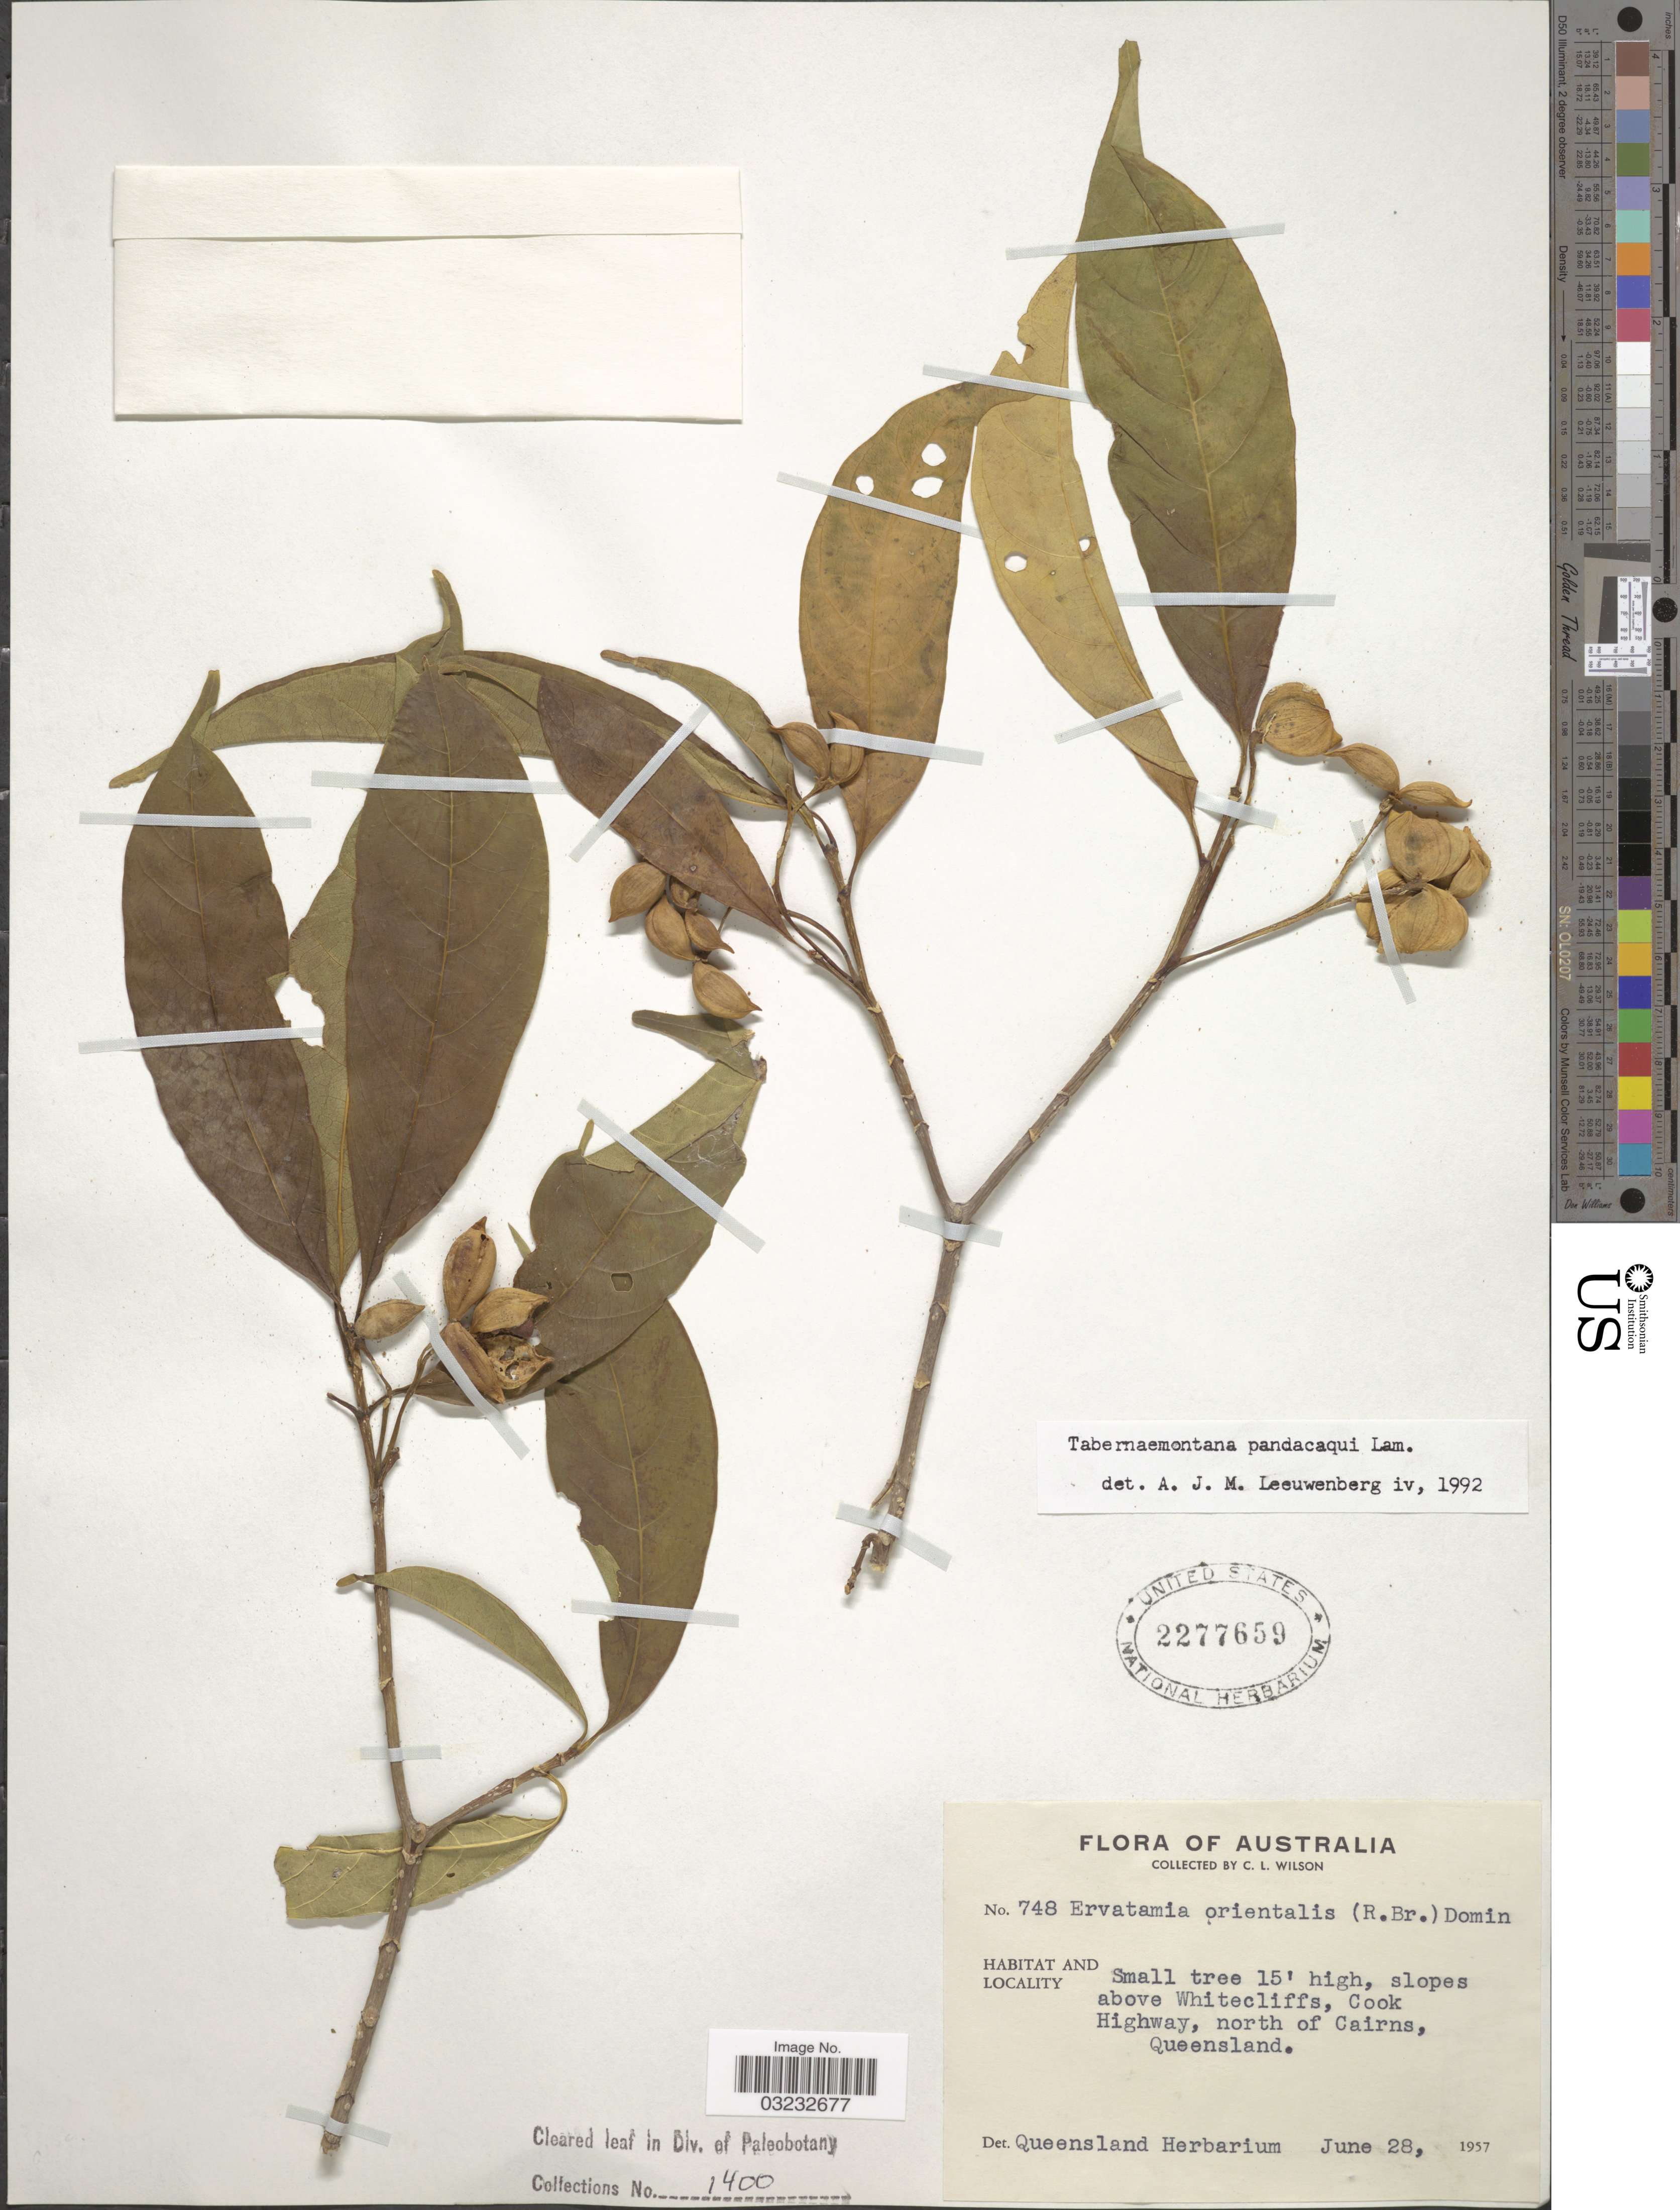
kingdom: Plantae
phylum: Tracheophyta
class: Magnoliopsida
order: Gentianales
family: Apocynaceae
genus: Tabernaemontana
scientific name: Tabernaemontana pandacaqui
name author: Poir.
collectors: C. L. Wilson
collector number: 748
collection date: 1957-06-28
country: Australia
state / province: Queensland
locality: Slopes above Whitecliffs, Cook Highway, north of Cairns.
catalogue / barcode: US 2277659